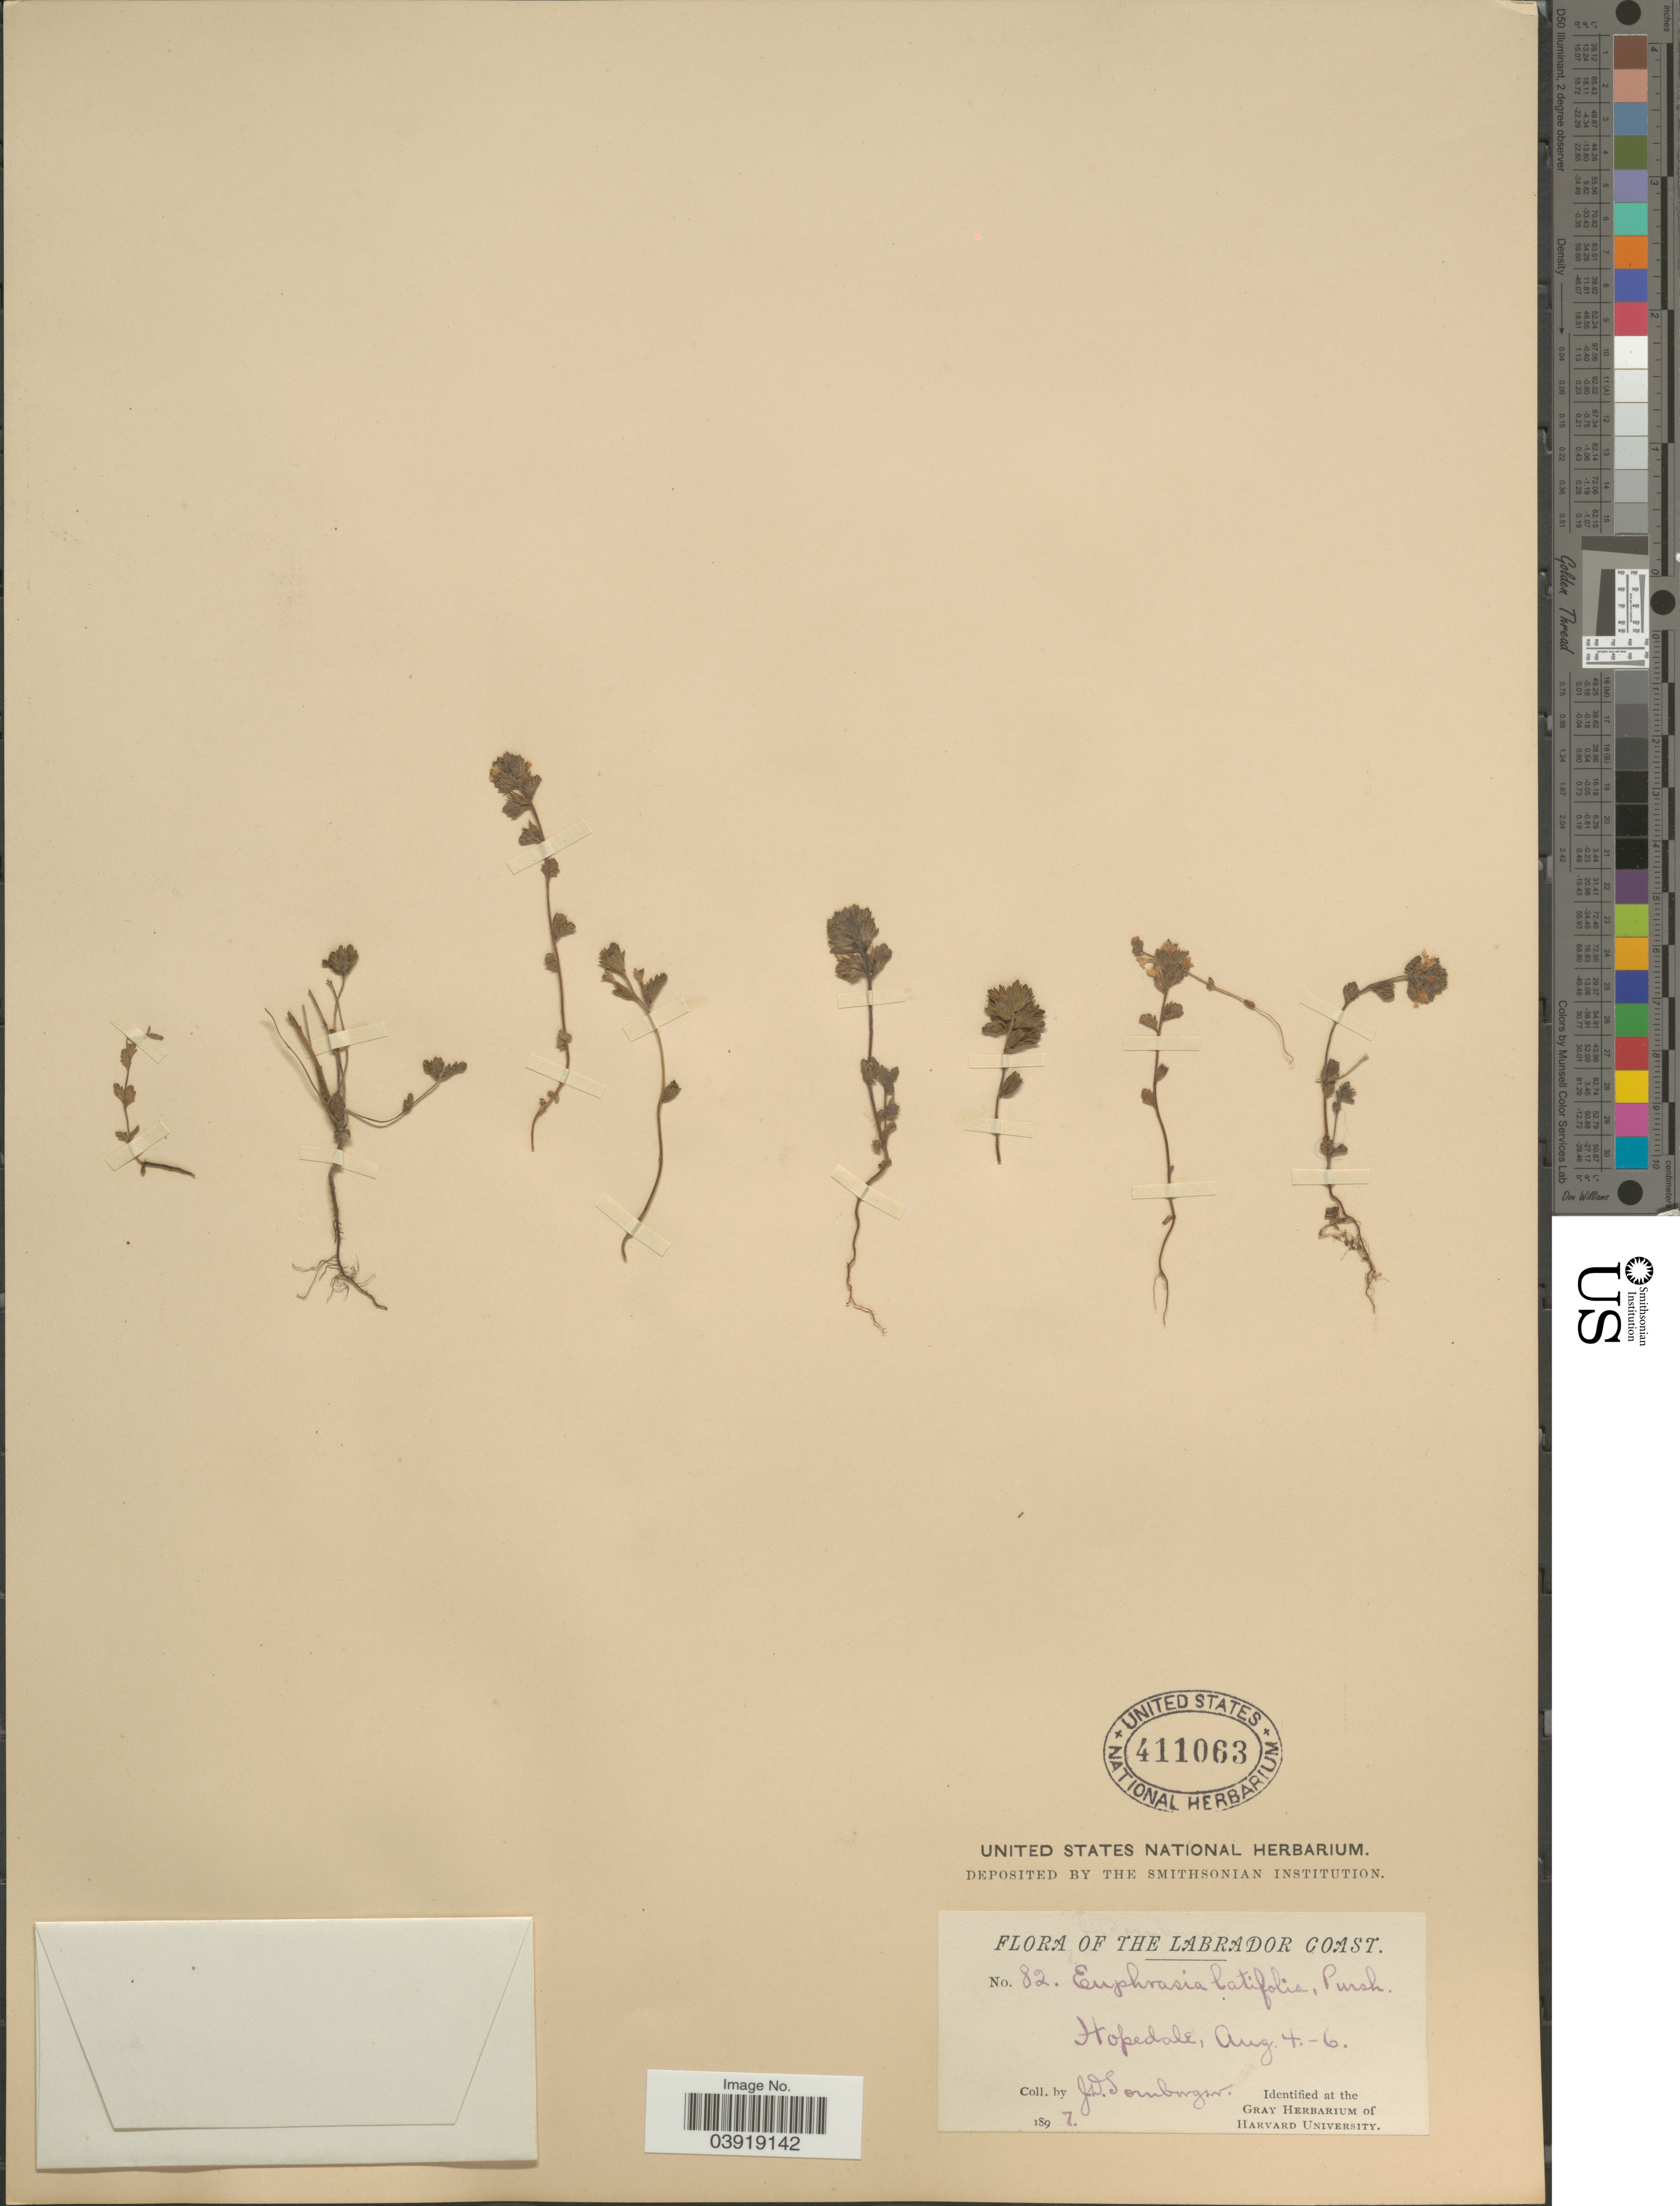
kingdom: Plantae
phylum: Tracheophyta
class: Magnoliopsida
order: Lamiales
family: Orobanchaceae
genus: Euphrasia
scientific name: Euphrasia sp.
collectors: J. Somburger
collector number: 82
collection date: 1897-08-04/1897-08-06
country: Canada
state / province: Newfoundland and Labrador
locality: Labrador Coast. Hopedale.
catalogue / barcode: US 411063